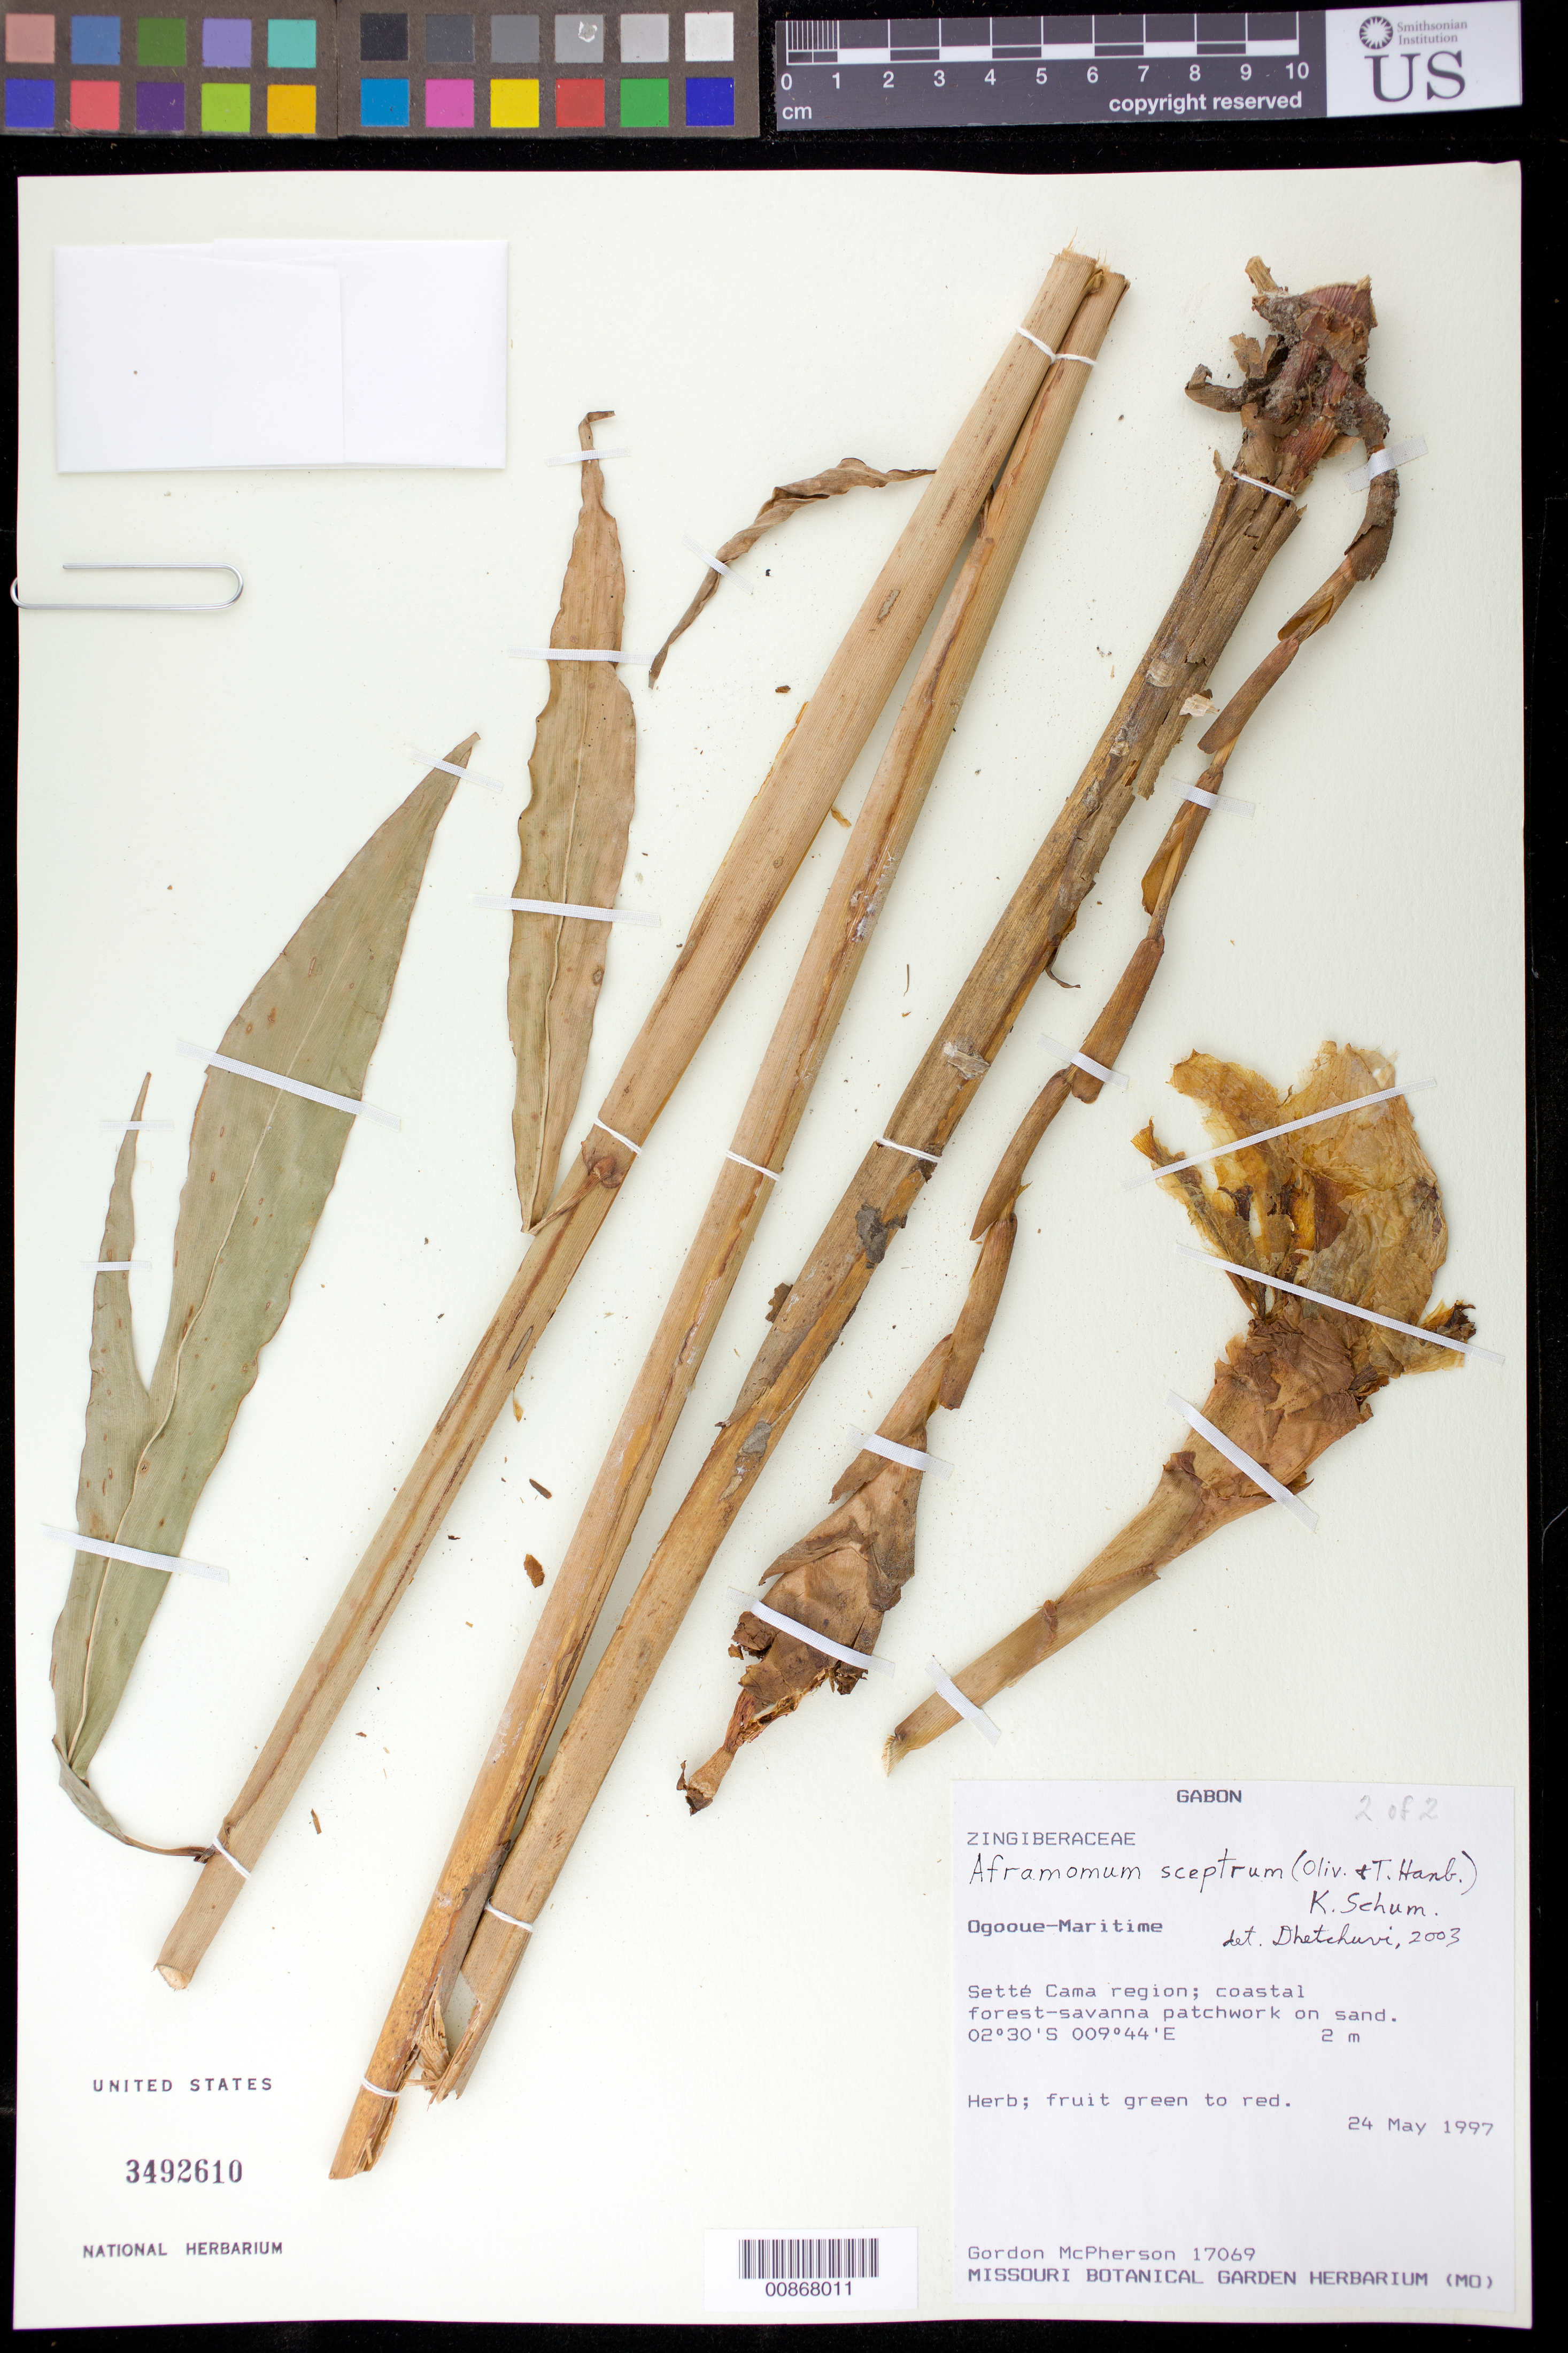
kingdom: Plantae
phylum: Tracheophyta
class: Liliopsida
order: Zingiberales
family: Zingiberaceae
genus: Aframomum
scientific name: Aframomum sceptrum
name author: (Oliv. & T. Hanb.) K. Schum.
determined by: Dhetchuvi, --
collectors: G. D. McPherson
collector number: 17069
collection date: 1997-05-24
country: Gabon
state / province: Ogooue-Maritime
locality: Sette Cama region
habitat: Coastal forest-savanna patchwork on sand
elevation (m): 2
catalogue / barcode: US 3492610